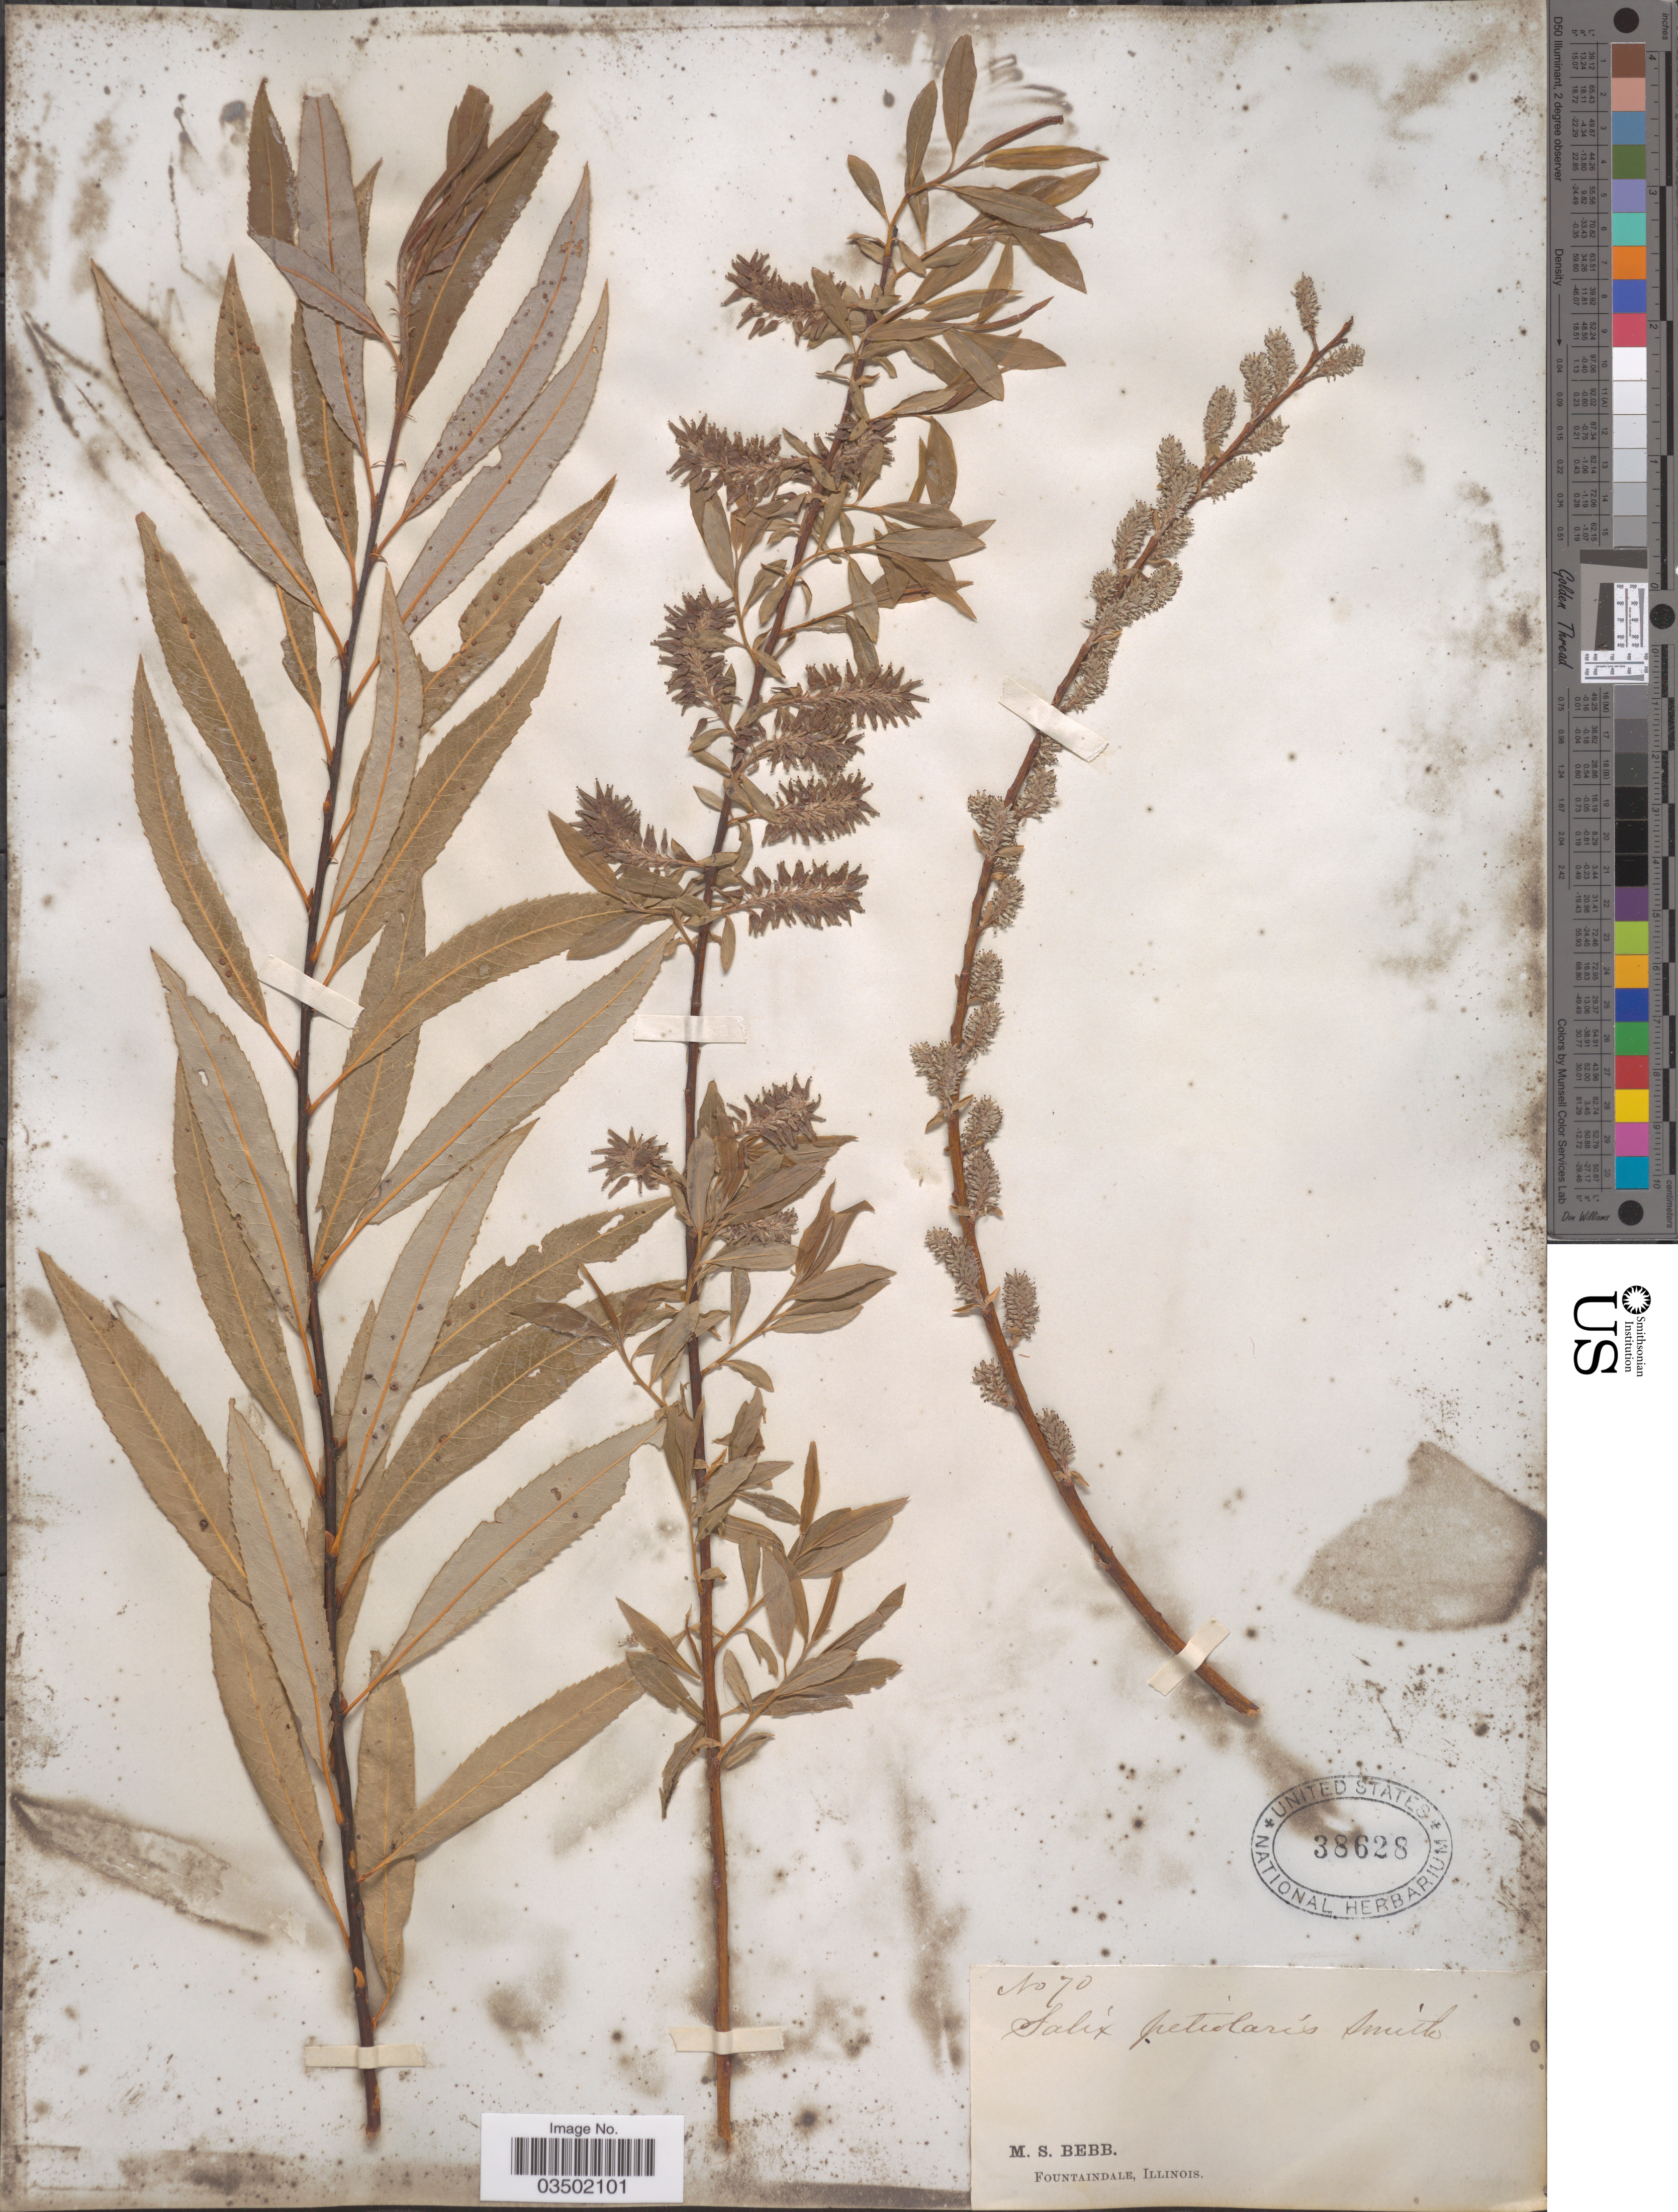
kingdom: Plantae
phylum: Tracheophyta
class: Magnoliopsida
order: Malpighiales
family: Salicaceae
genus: Salix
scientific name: Salix petiolaris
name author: Sm.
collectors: M. Bebb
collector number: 70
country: United States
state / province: Illinois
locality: Fountaindale [unsure placement]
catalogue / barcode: US 38628